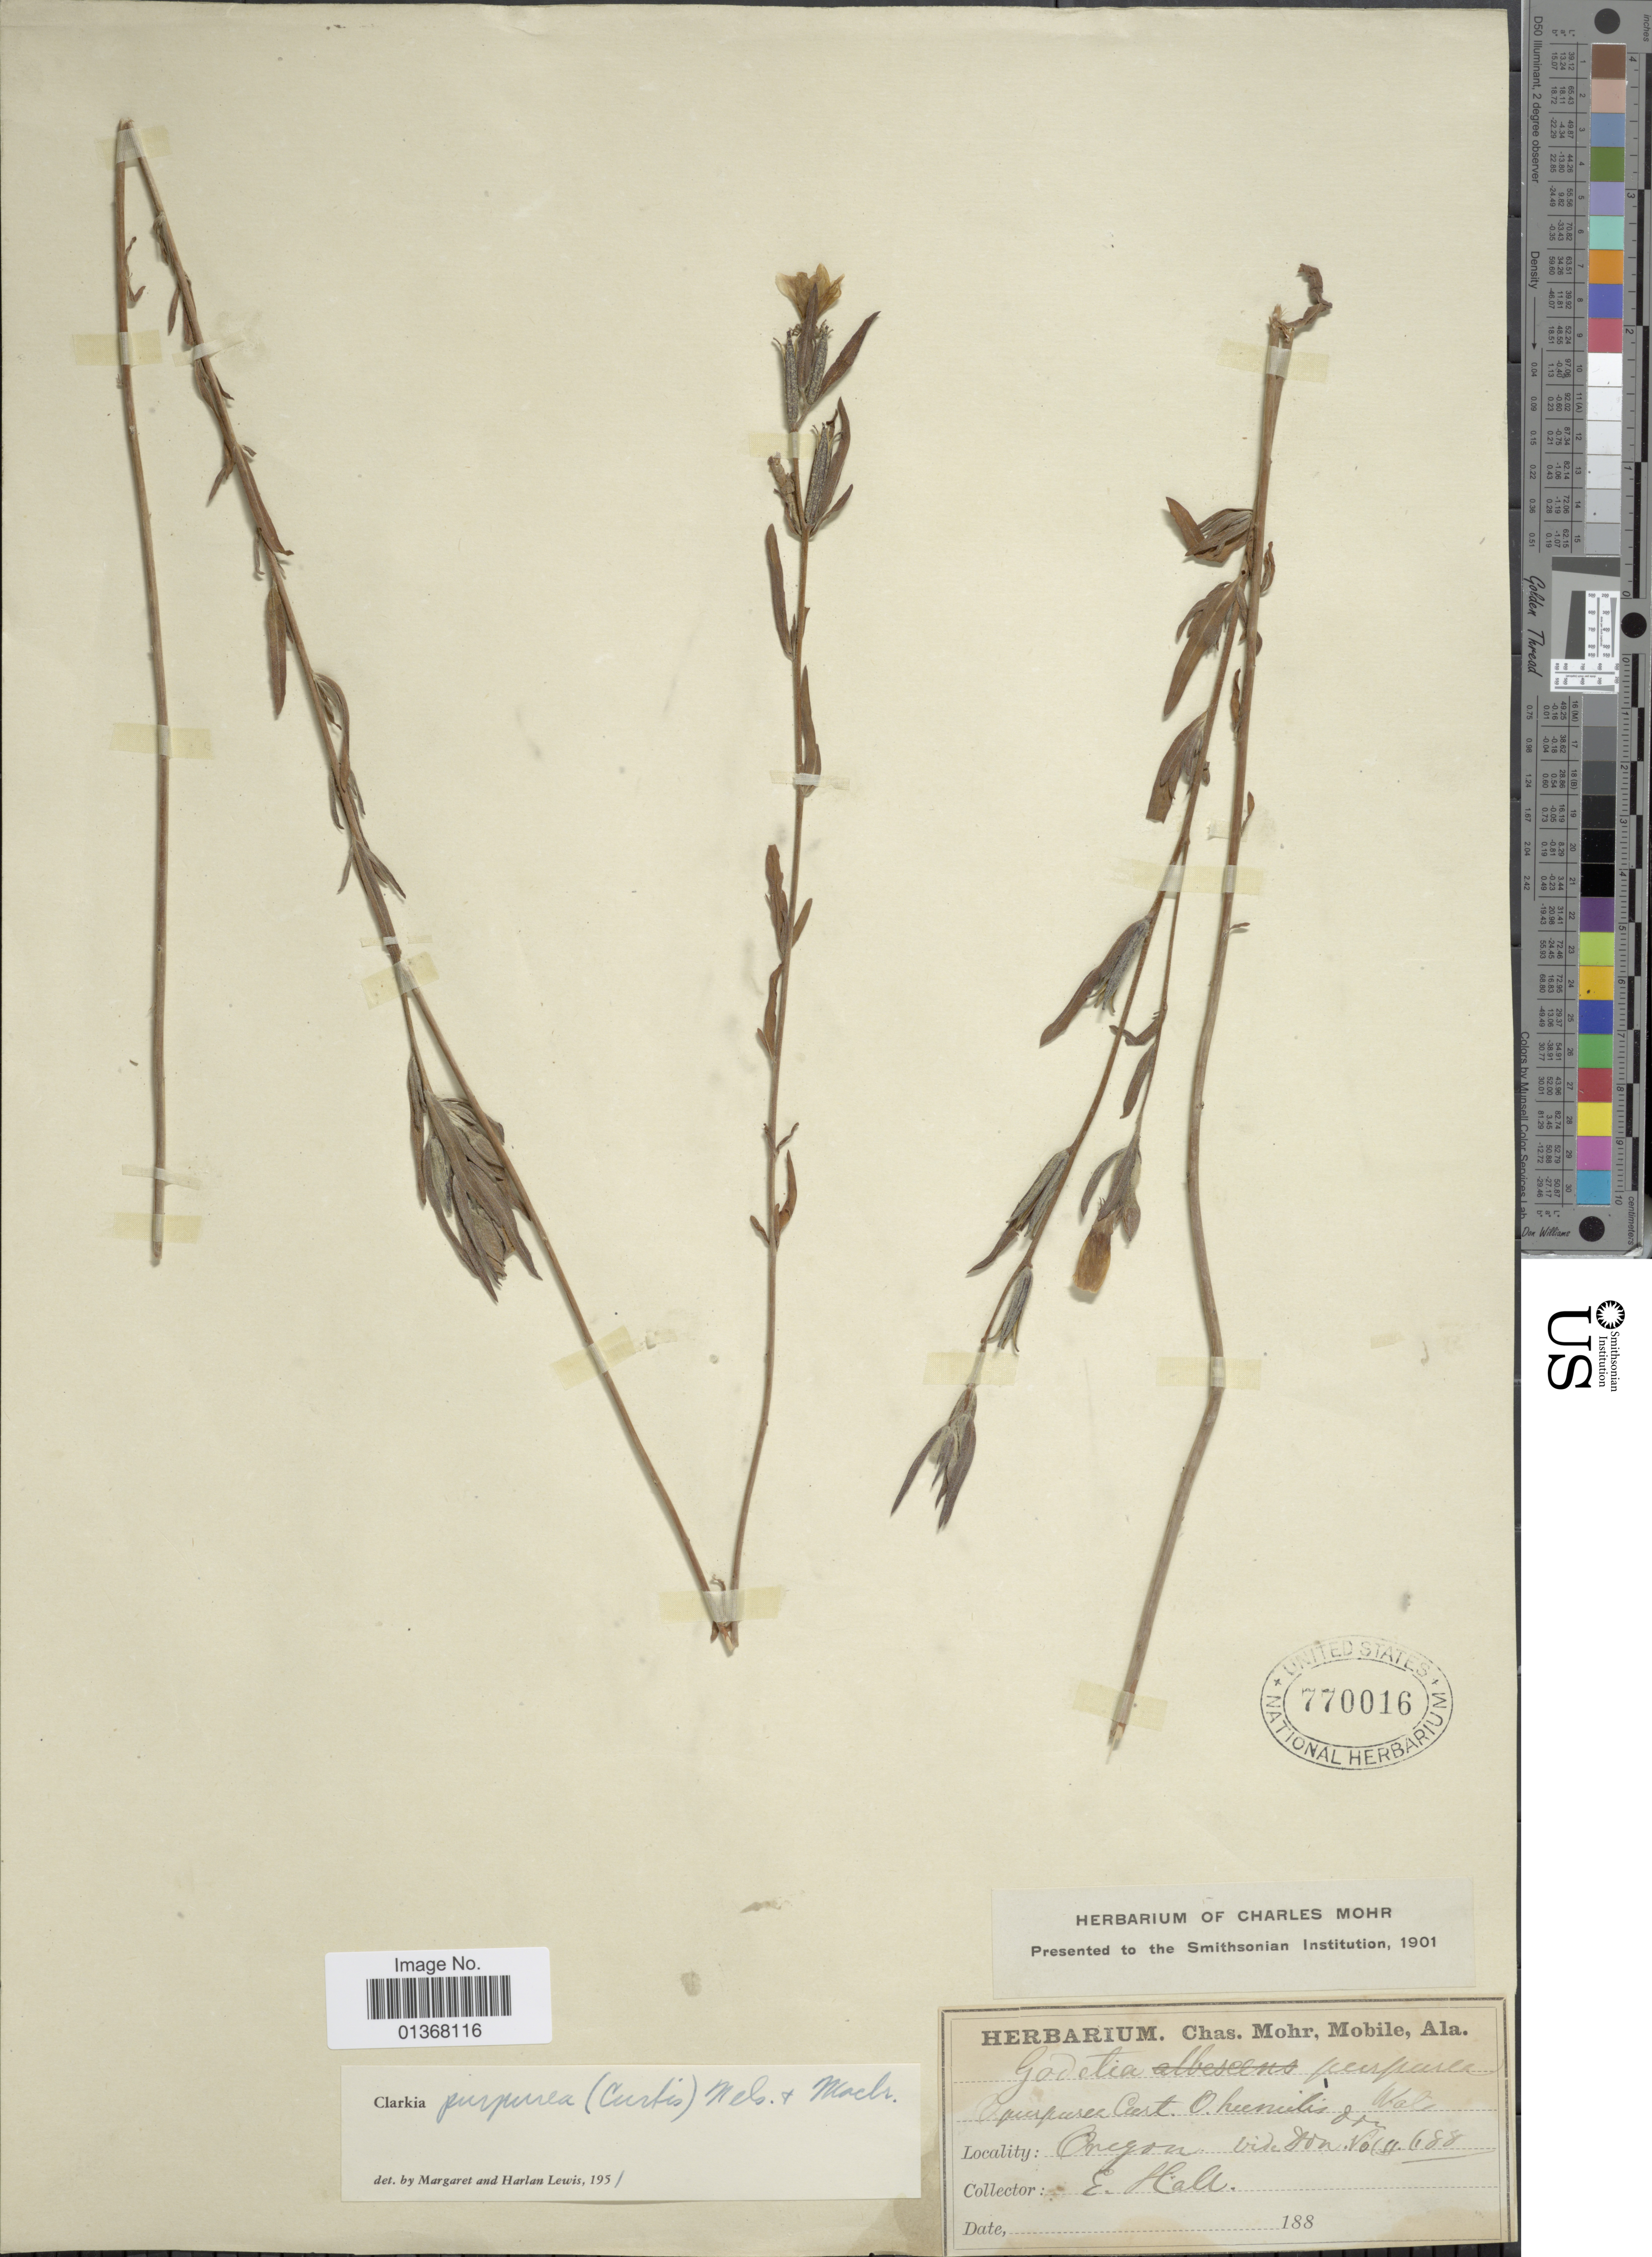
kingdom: Plantae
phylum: Tracheophyta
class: Magnoliopsida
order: Myrtales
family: Onagraceae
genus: Clarkia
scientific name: Clarkia pulchella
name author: Pursh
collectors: E. Hall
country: United States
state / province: Oregon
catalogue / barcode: US 770016